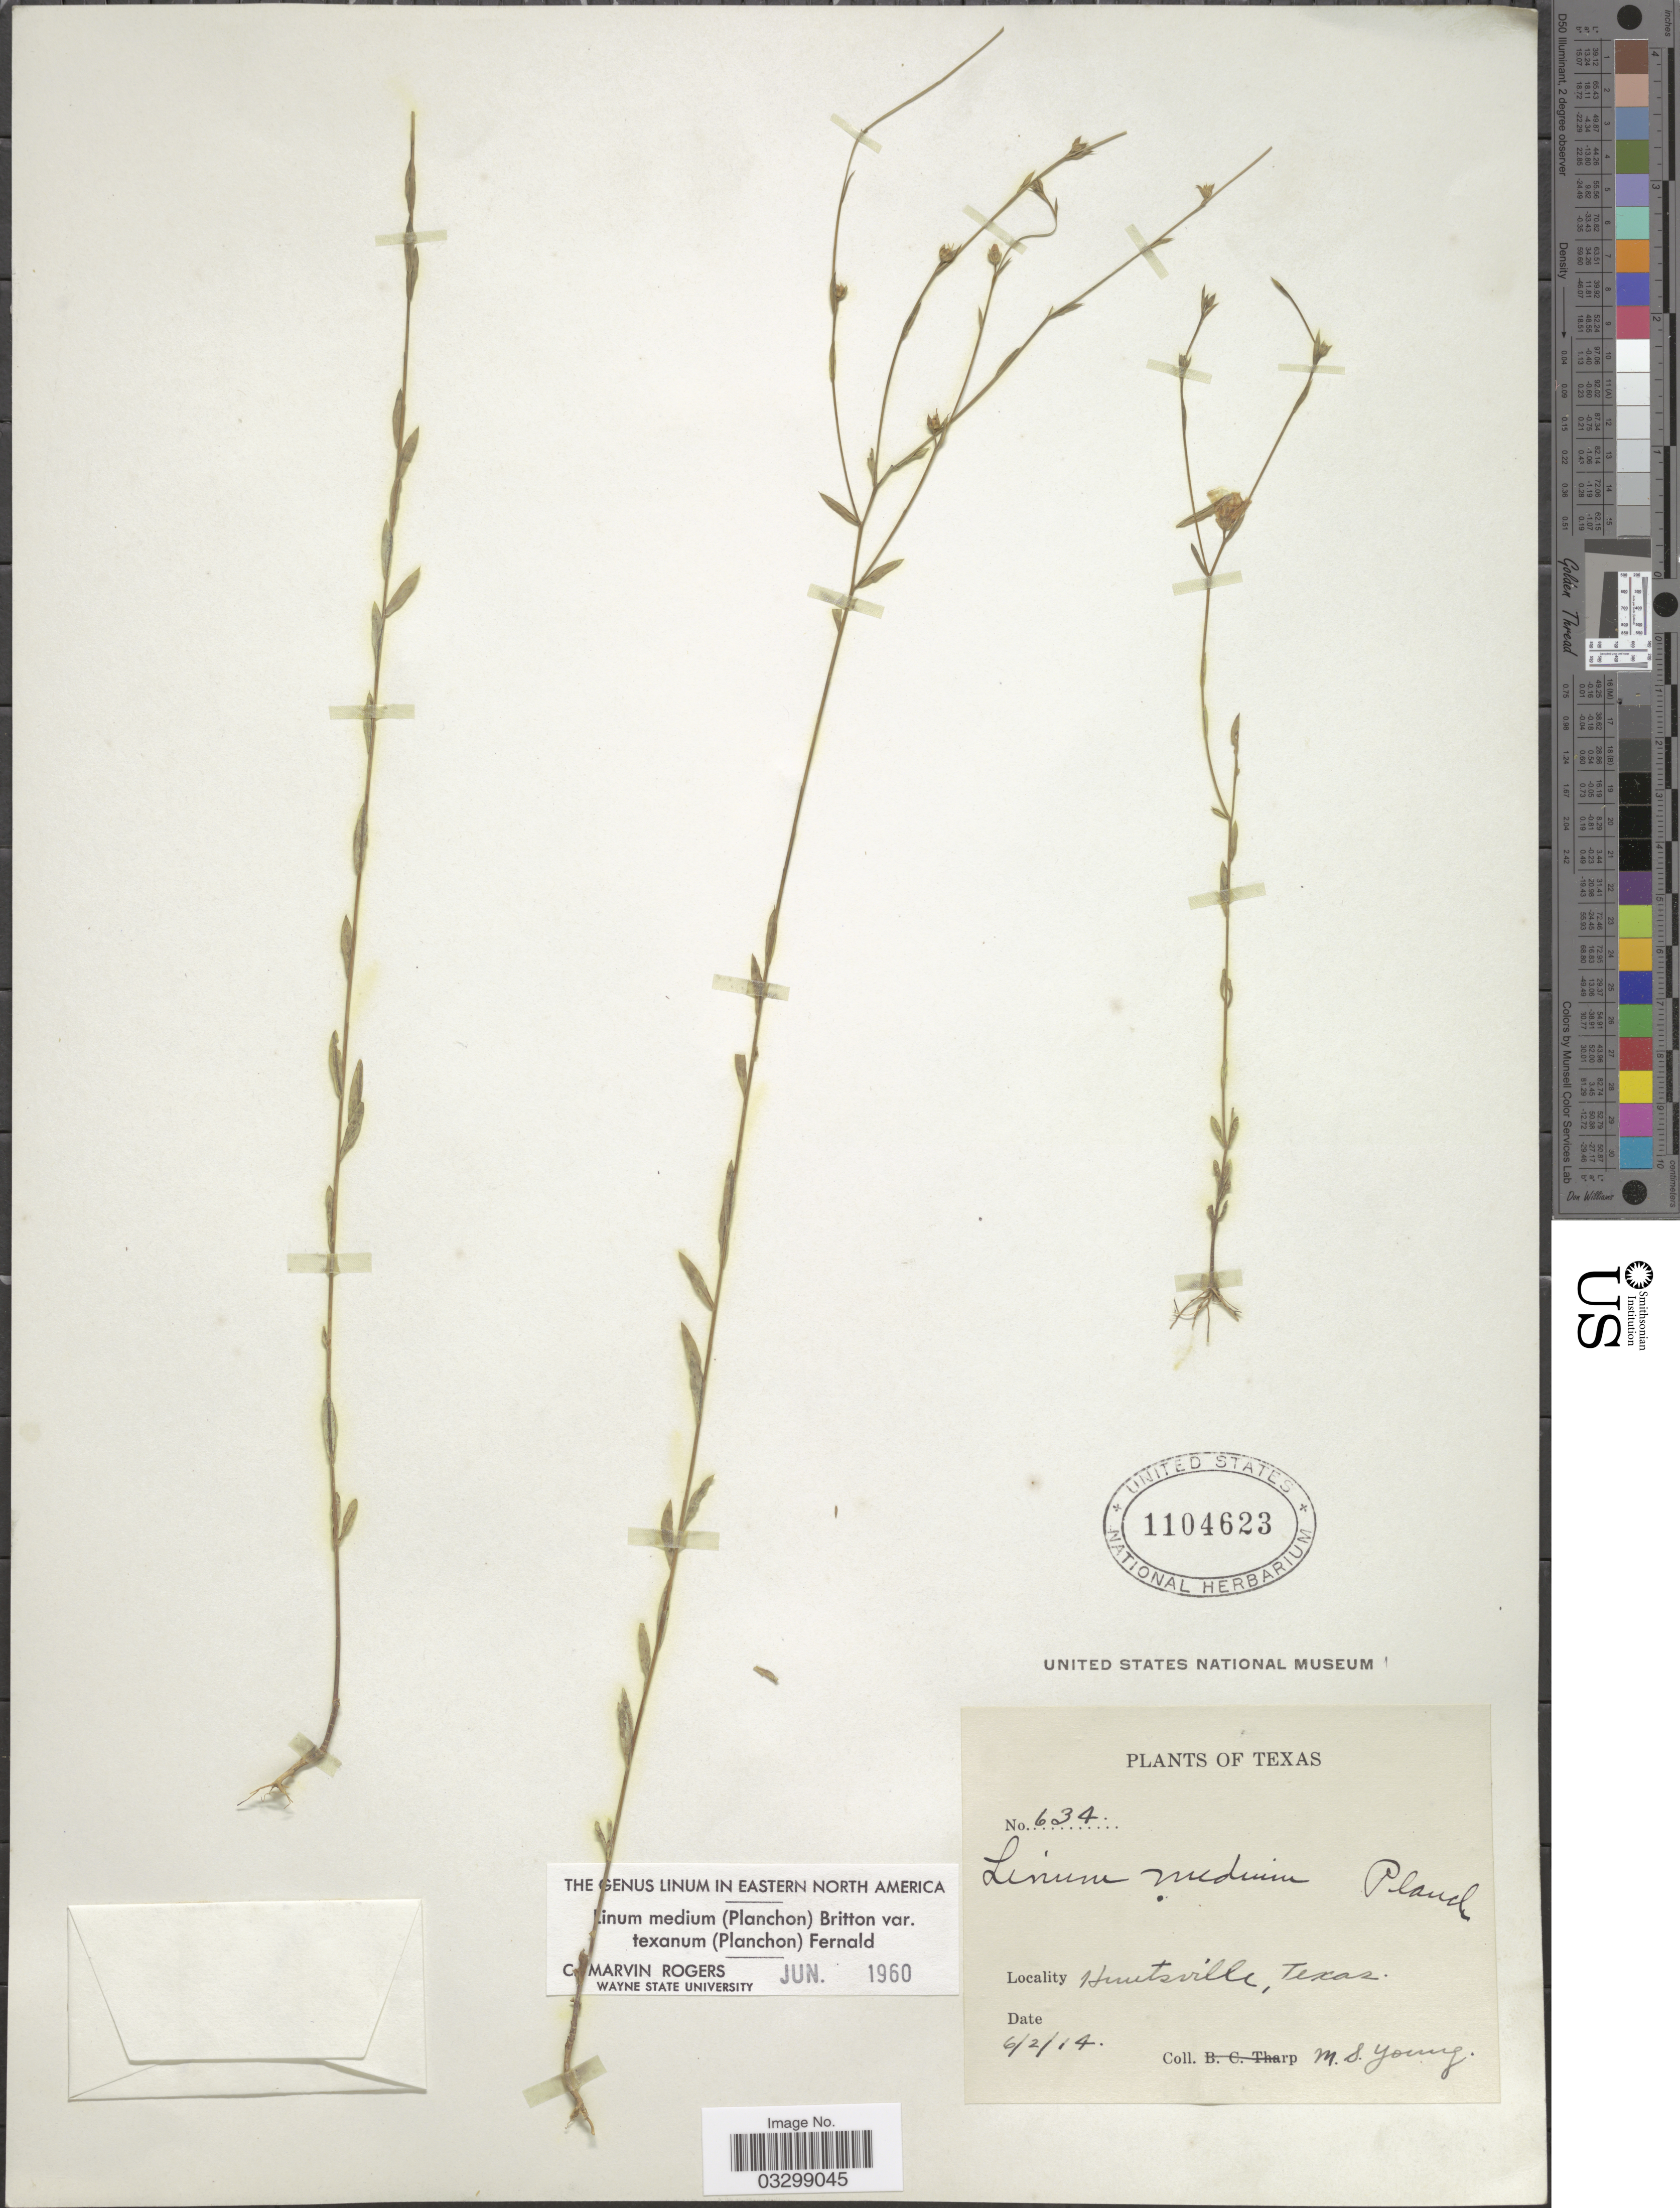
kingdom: Plantae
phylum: Tracheophyta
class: Magnoliopsida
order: Malpighiales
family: Linaceae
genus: Linum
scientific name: Linum medium var. texanum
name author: (Planch.) Fernald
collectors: M. Young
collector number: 634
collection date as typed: Transcribed d/m/y: 2/6/14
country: United States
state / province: Texas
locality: Huntsville.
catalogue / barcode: US 1104623